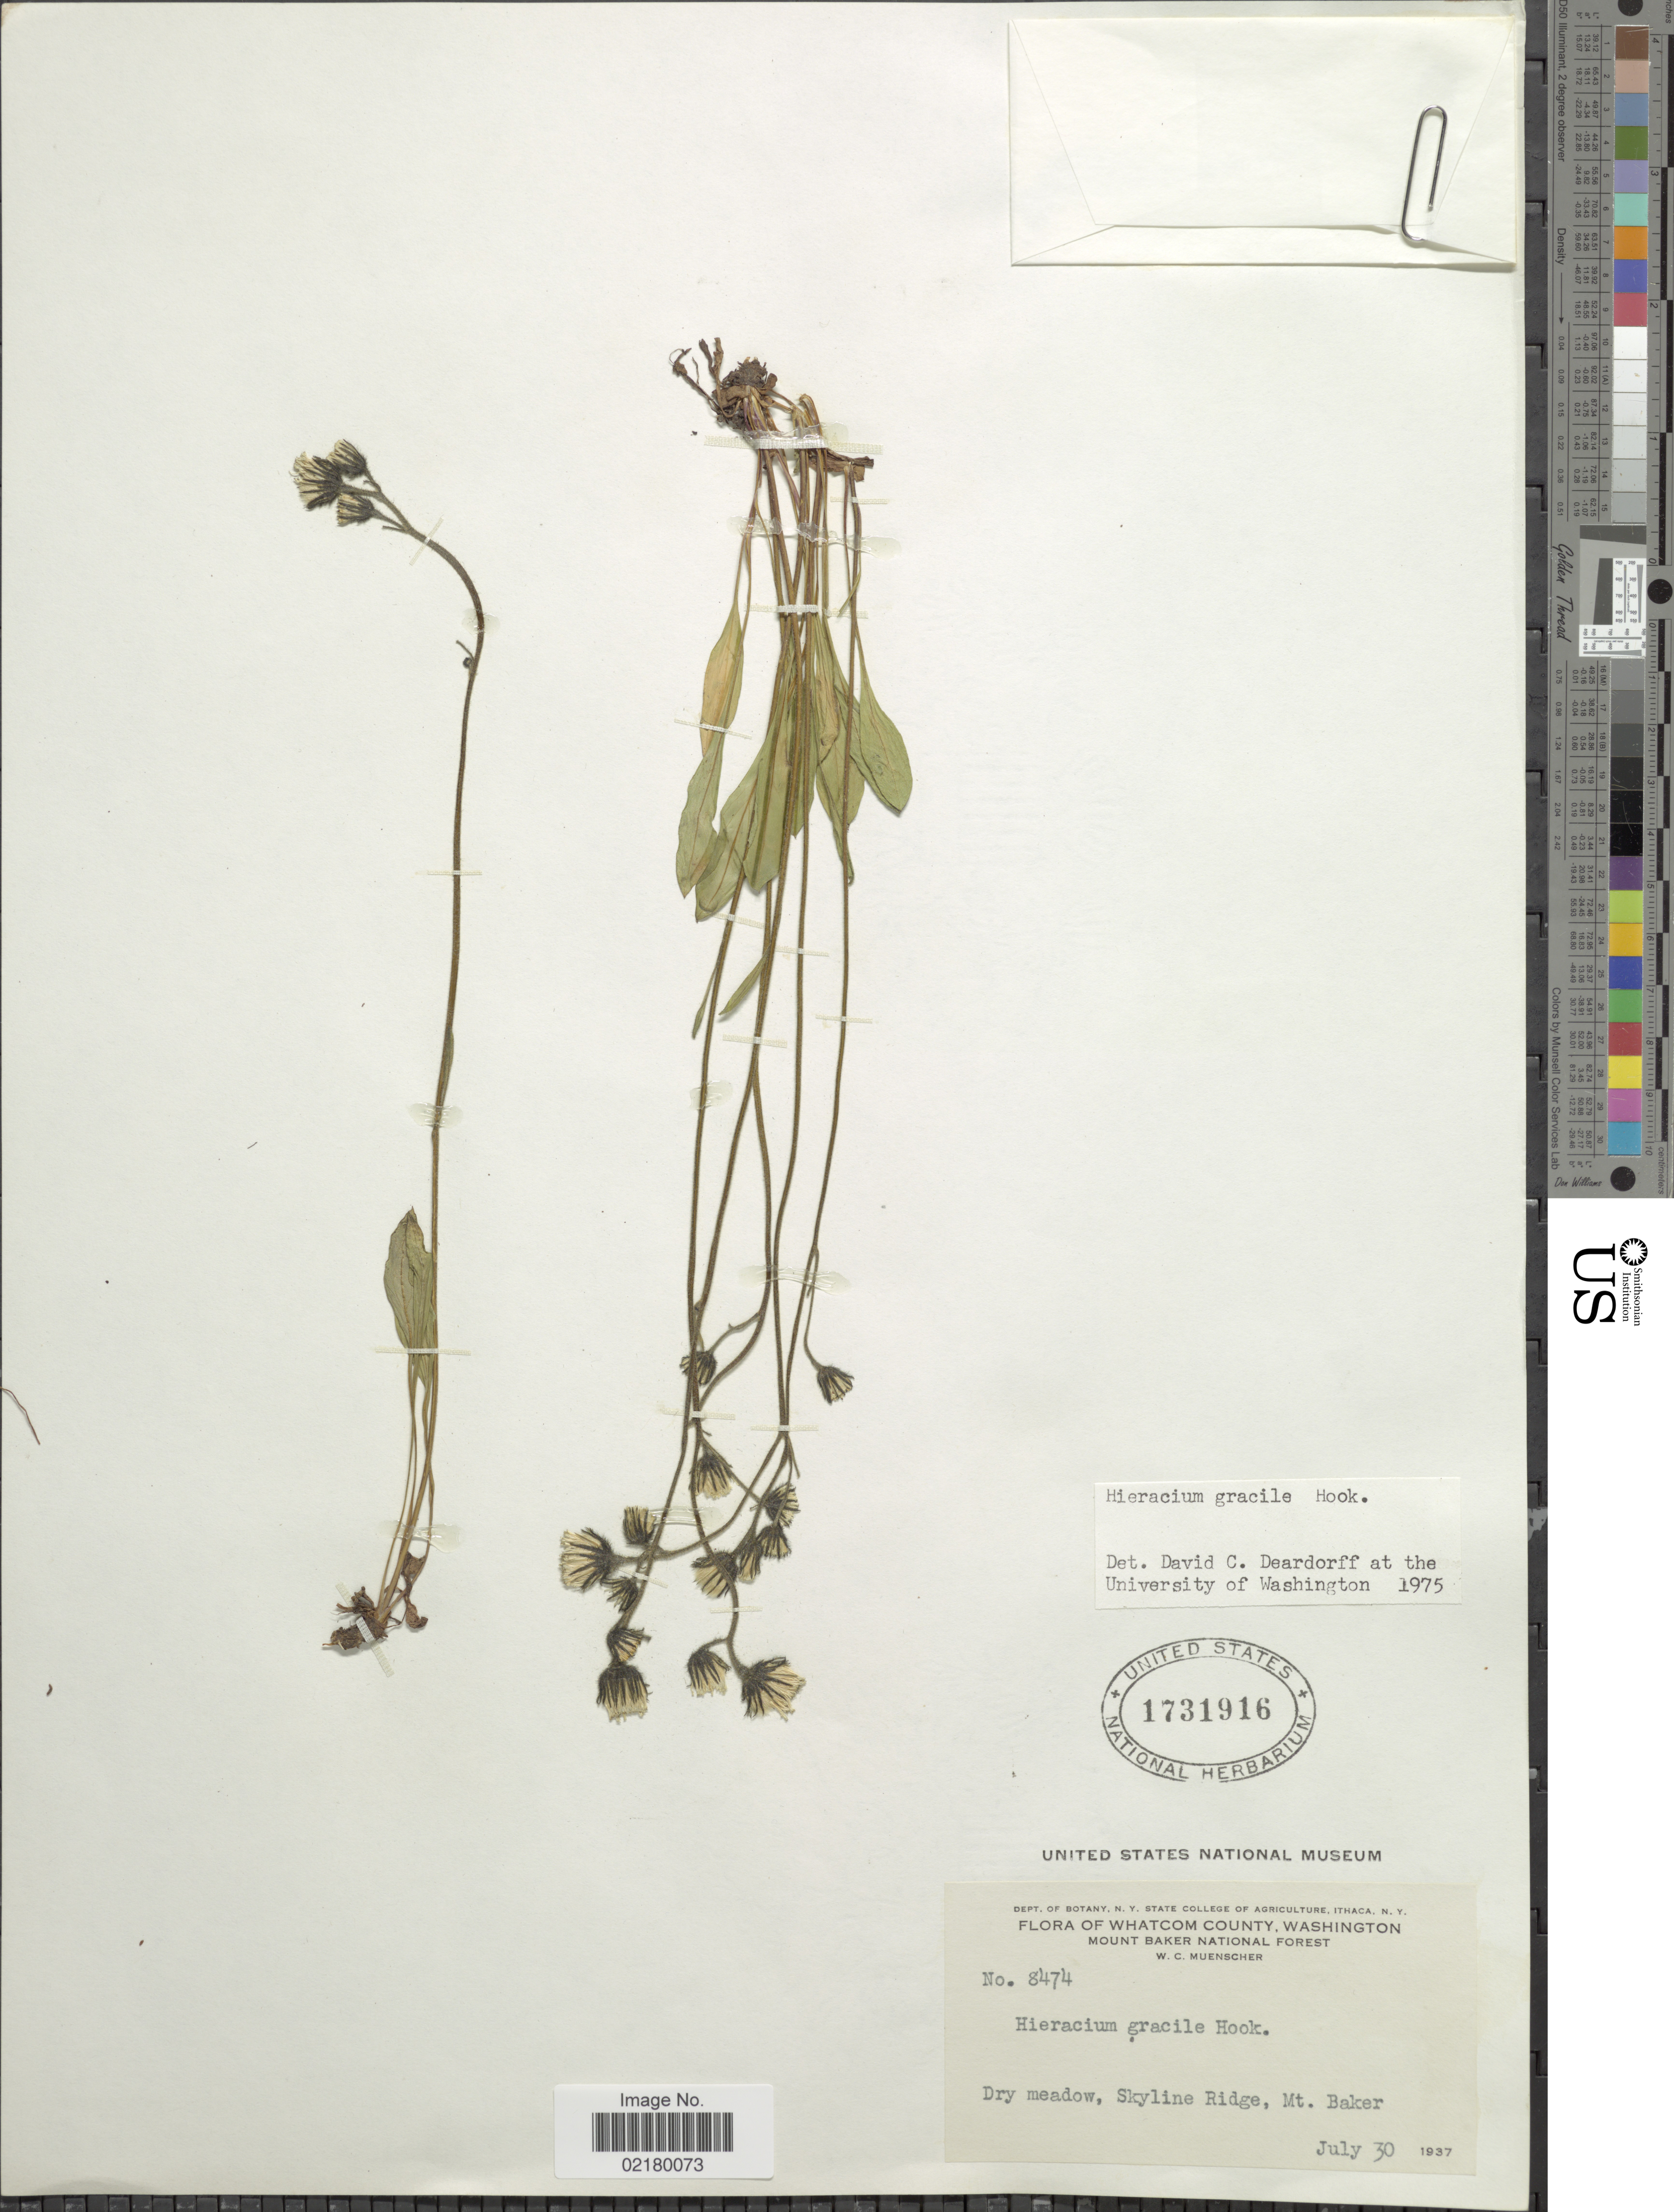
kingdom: Plantae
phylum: Tracheophyta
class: Magnoliopsida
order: Asterales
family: Asteraceae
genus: Hieracium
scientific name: Hieracium triste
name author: Willd. ex Spreng.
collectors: W. Muenscher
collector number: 8474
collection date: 1937-07-30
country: United States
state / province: Washington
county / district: Whatcom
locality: Whatcom County, Mount Baje National Forest, Dry meadow, Skyline Ridge, Mt Baker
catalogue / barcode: US 1731916